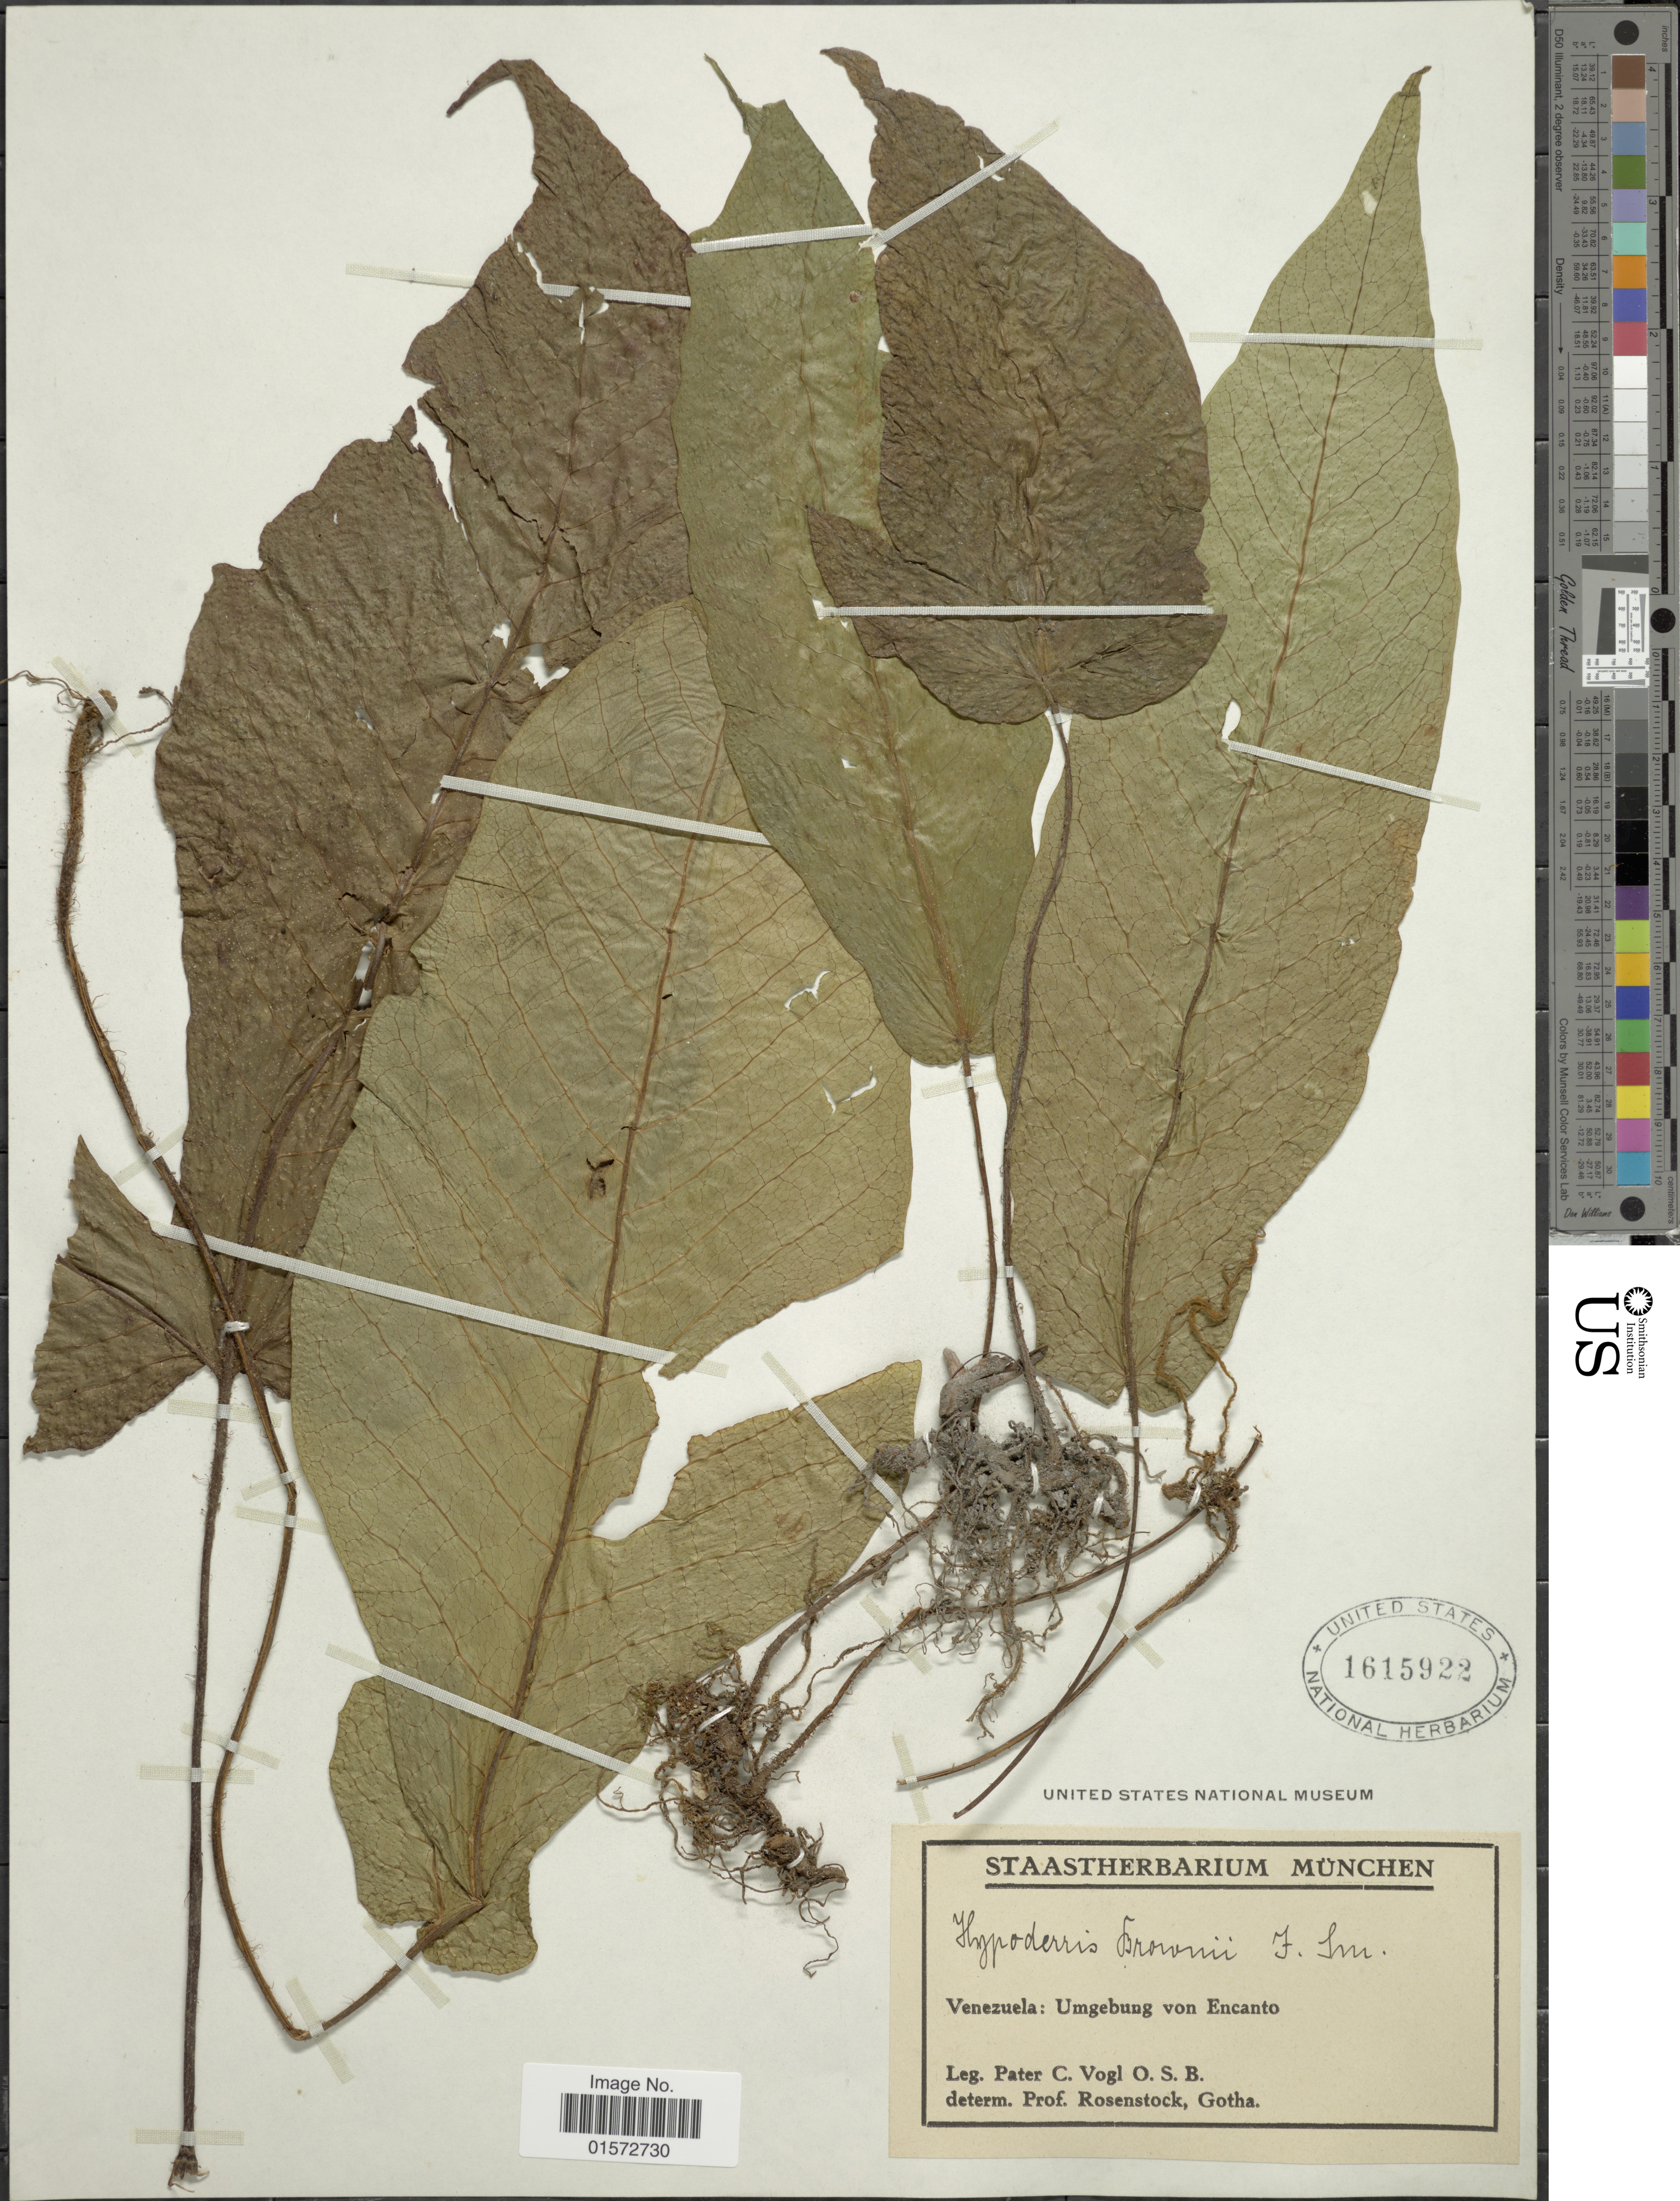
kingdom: Plantae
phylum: Tracheophyta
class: Polypodiopsida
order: Polypodiales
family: Tectariaceae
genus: Hypoderris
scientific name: Hypoderris brownii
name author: J. Sm.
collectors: P. C. Vogl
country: Venezuela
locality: Umgebung von Encanto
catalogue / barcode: US 1615922